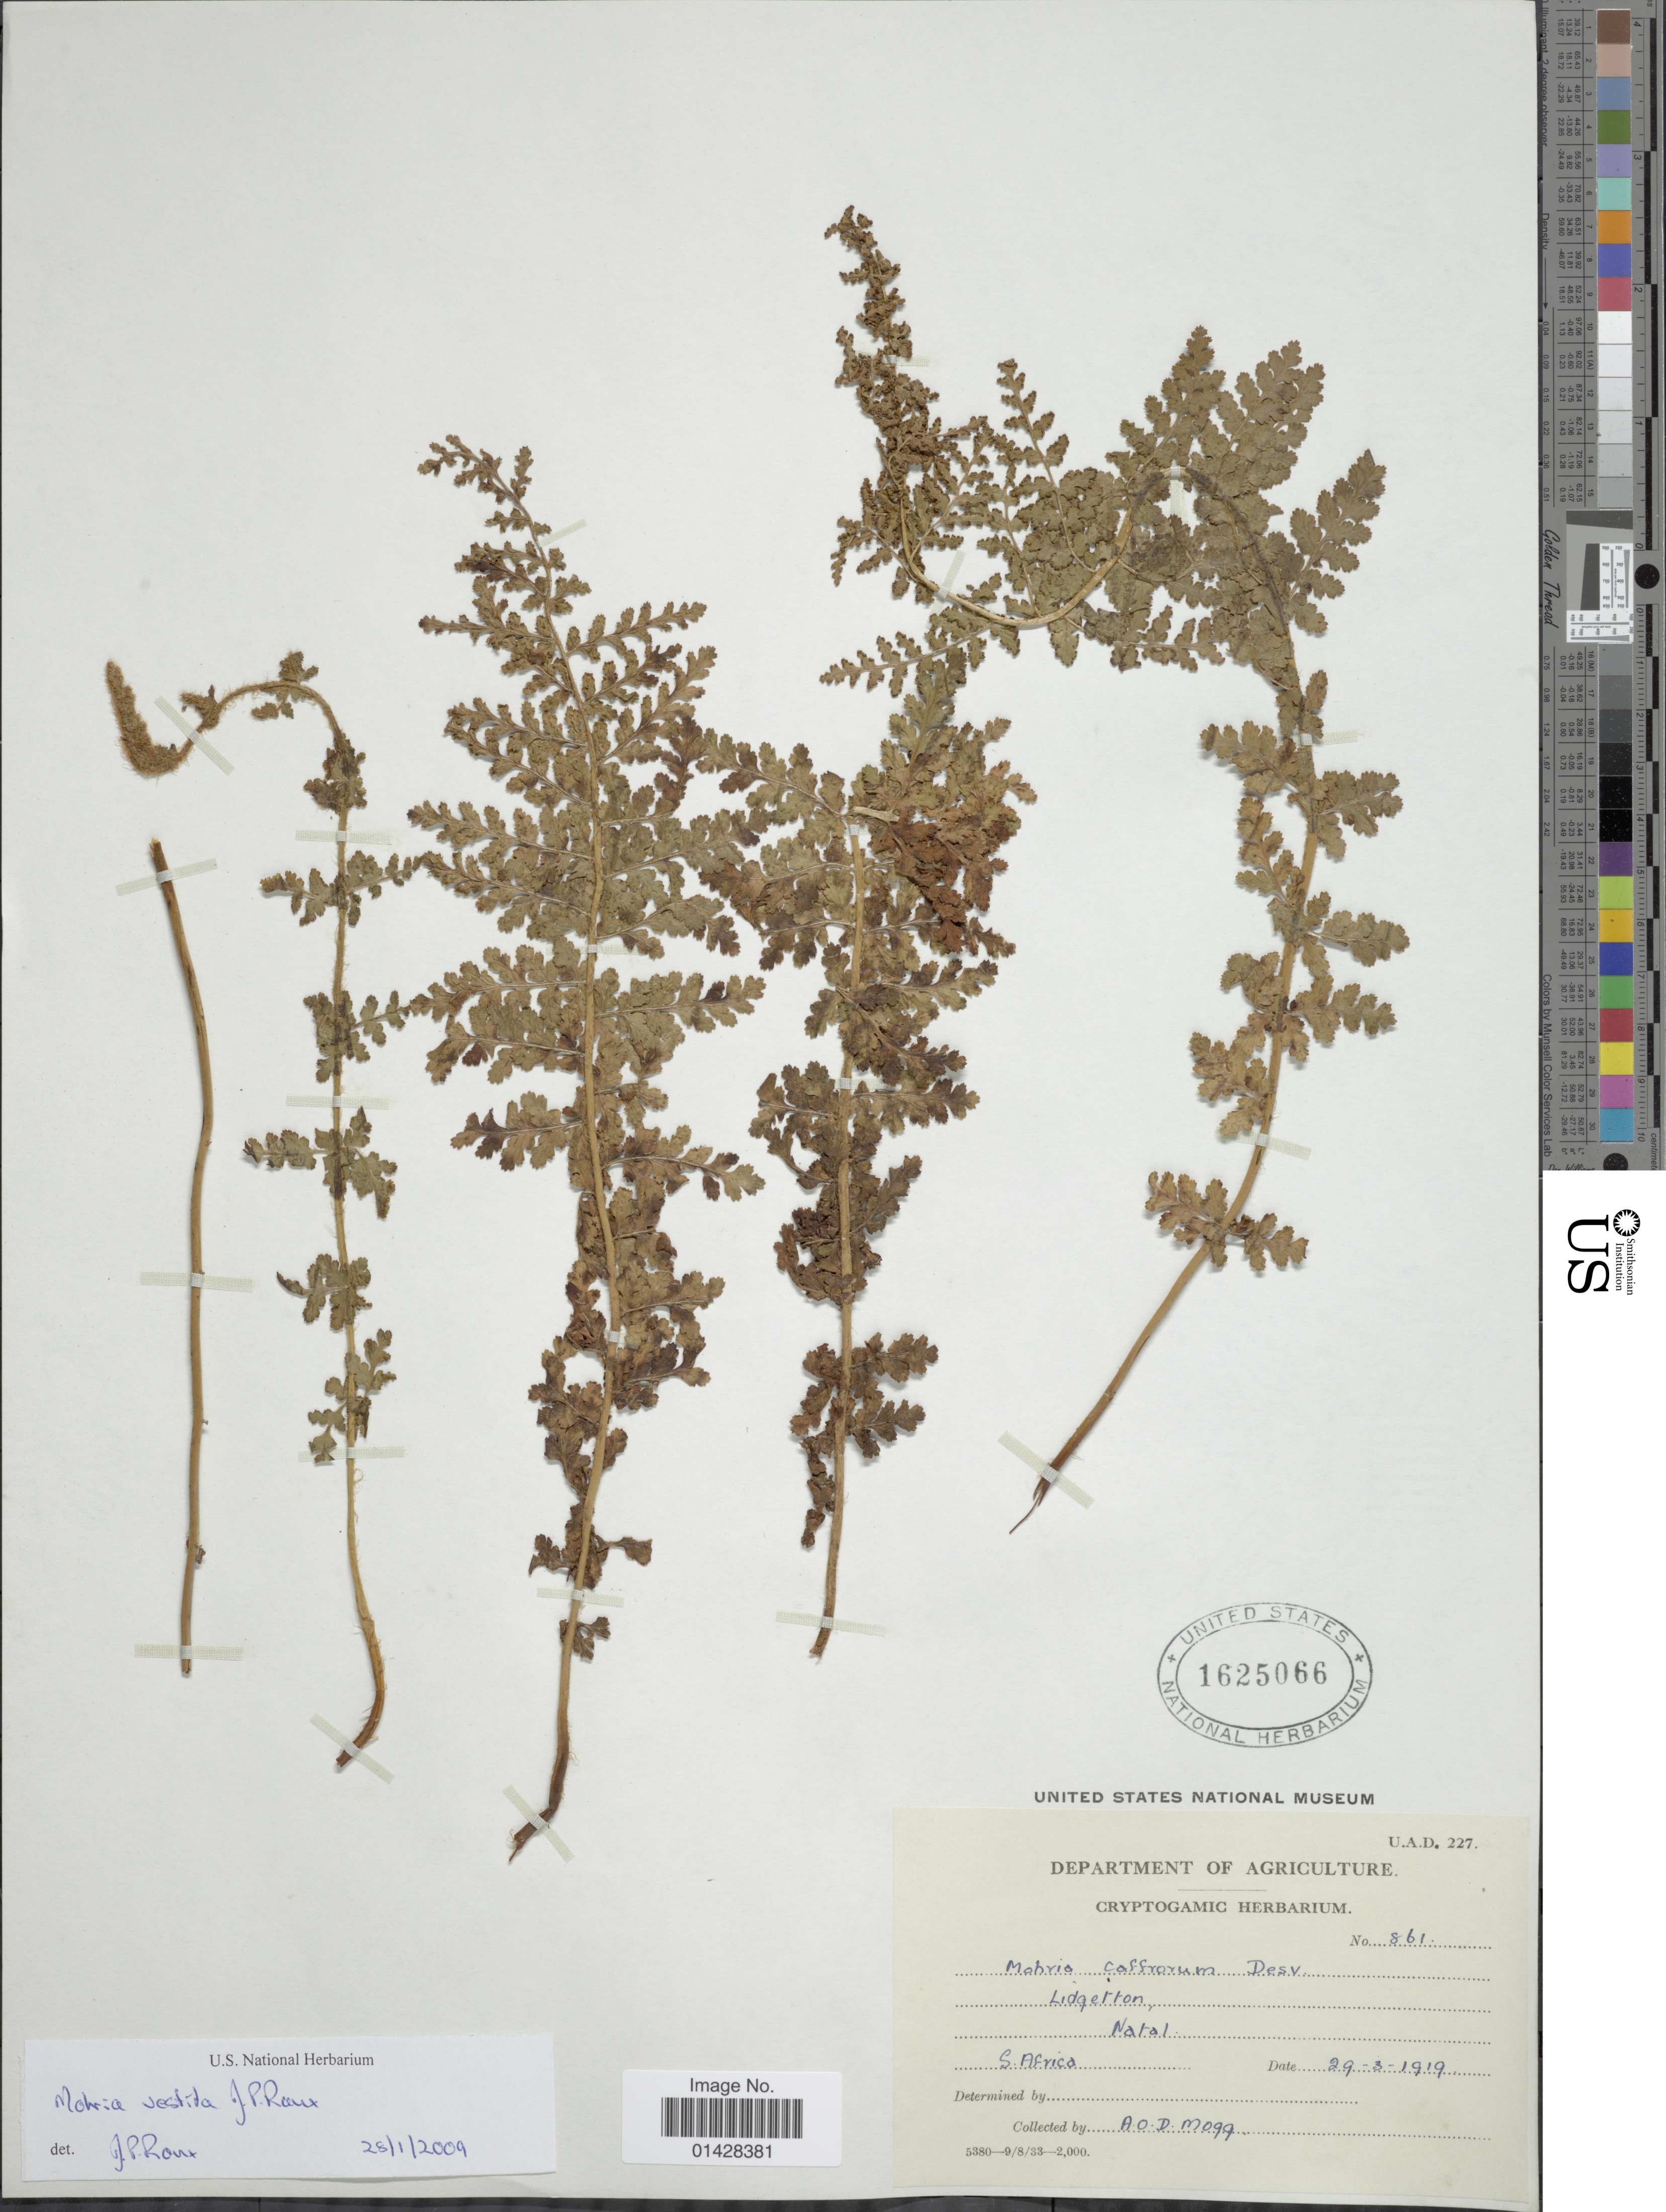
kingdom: Plantae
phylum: Tracheophyta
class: Polypodiopsida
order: Schizaeales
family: Anemiaceae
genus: Anemia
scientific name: Anemia vestita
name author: (Baker) Christenh.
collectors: A. O. Mogg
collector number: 861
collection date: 1919-03-29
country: South Africa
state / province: KwaZulu-Natal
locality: Lidgetton, Natal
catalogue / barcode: US 1625066